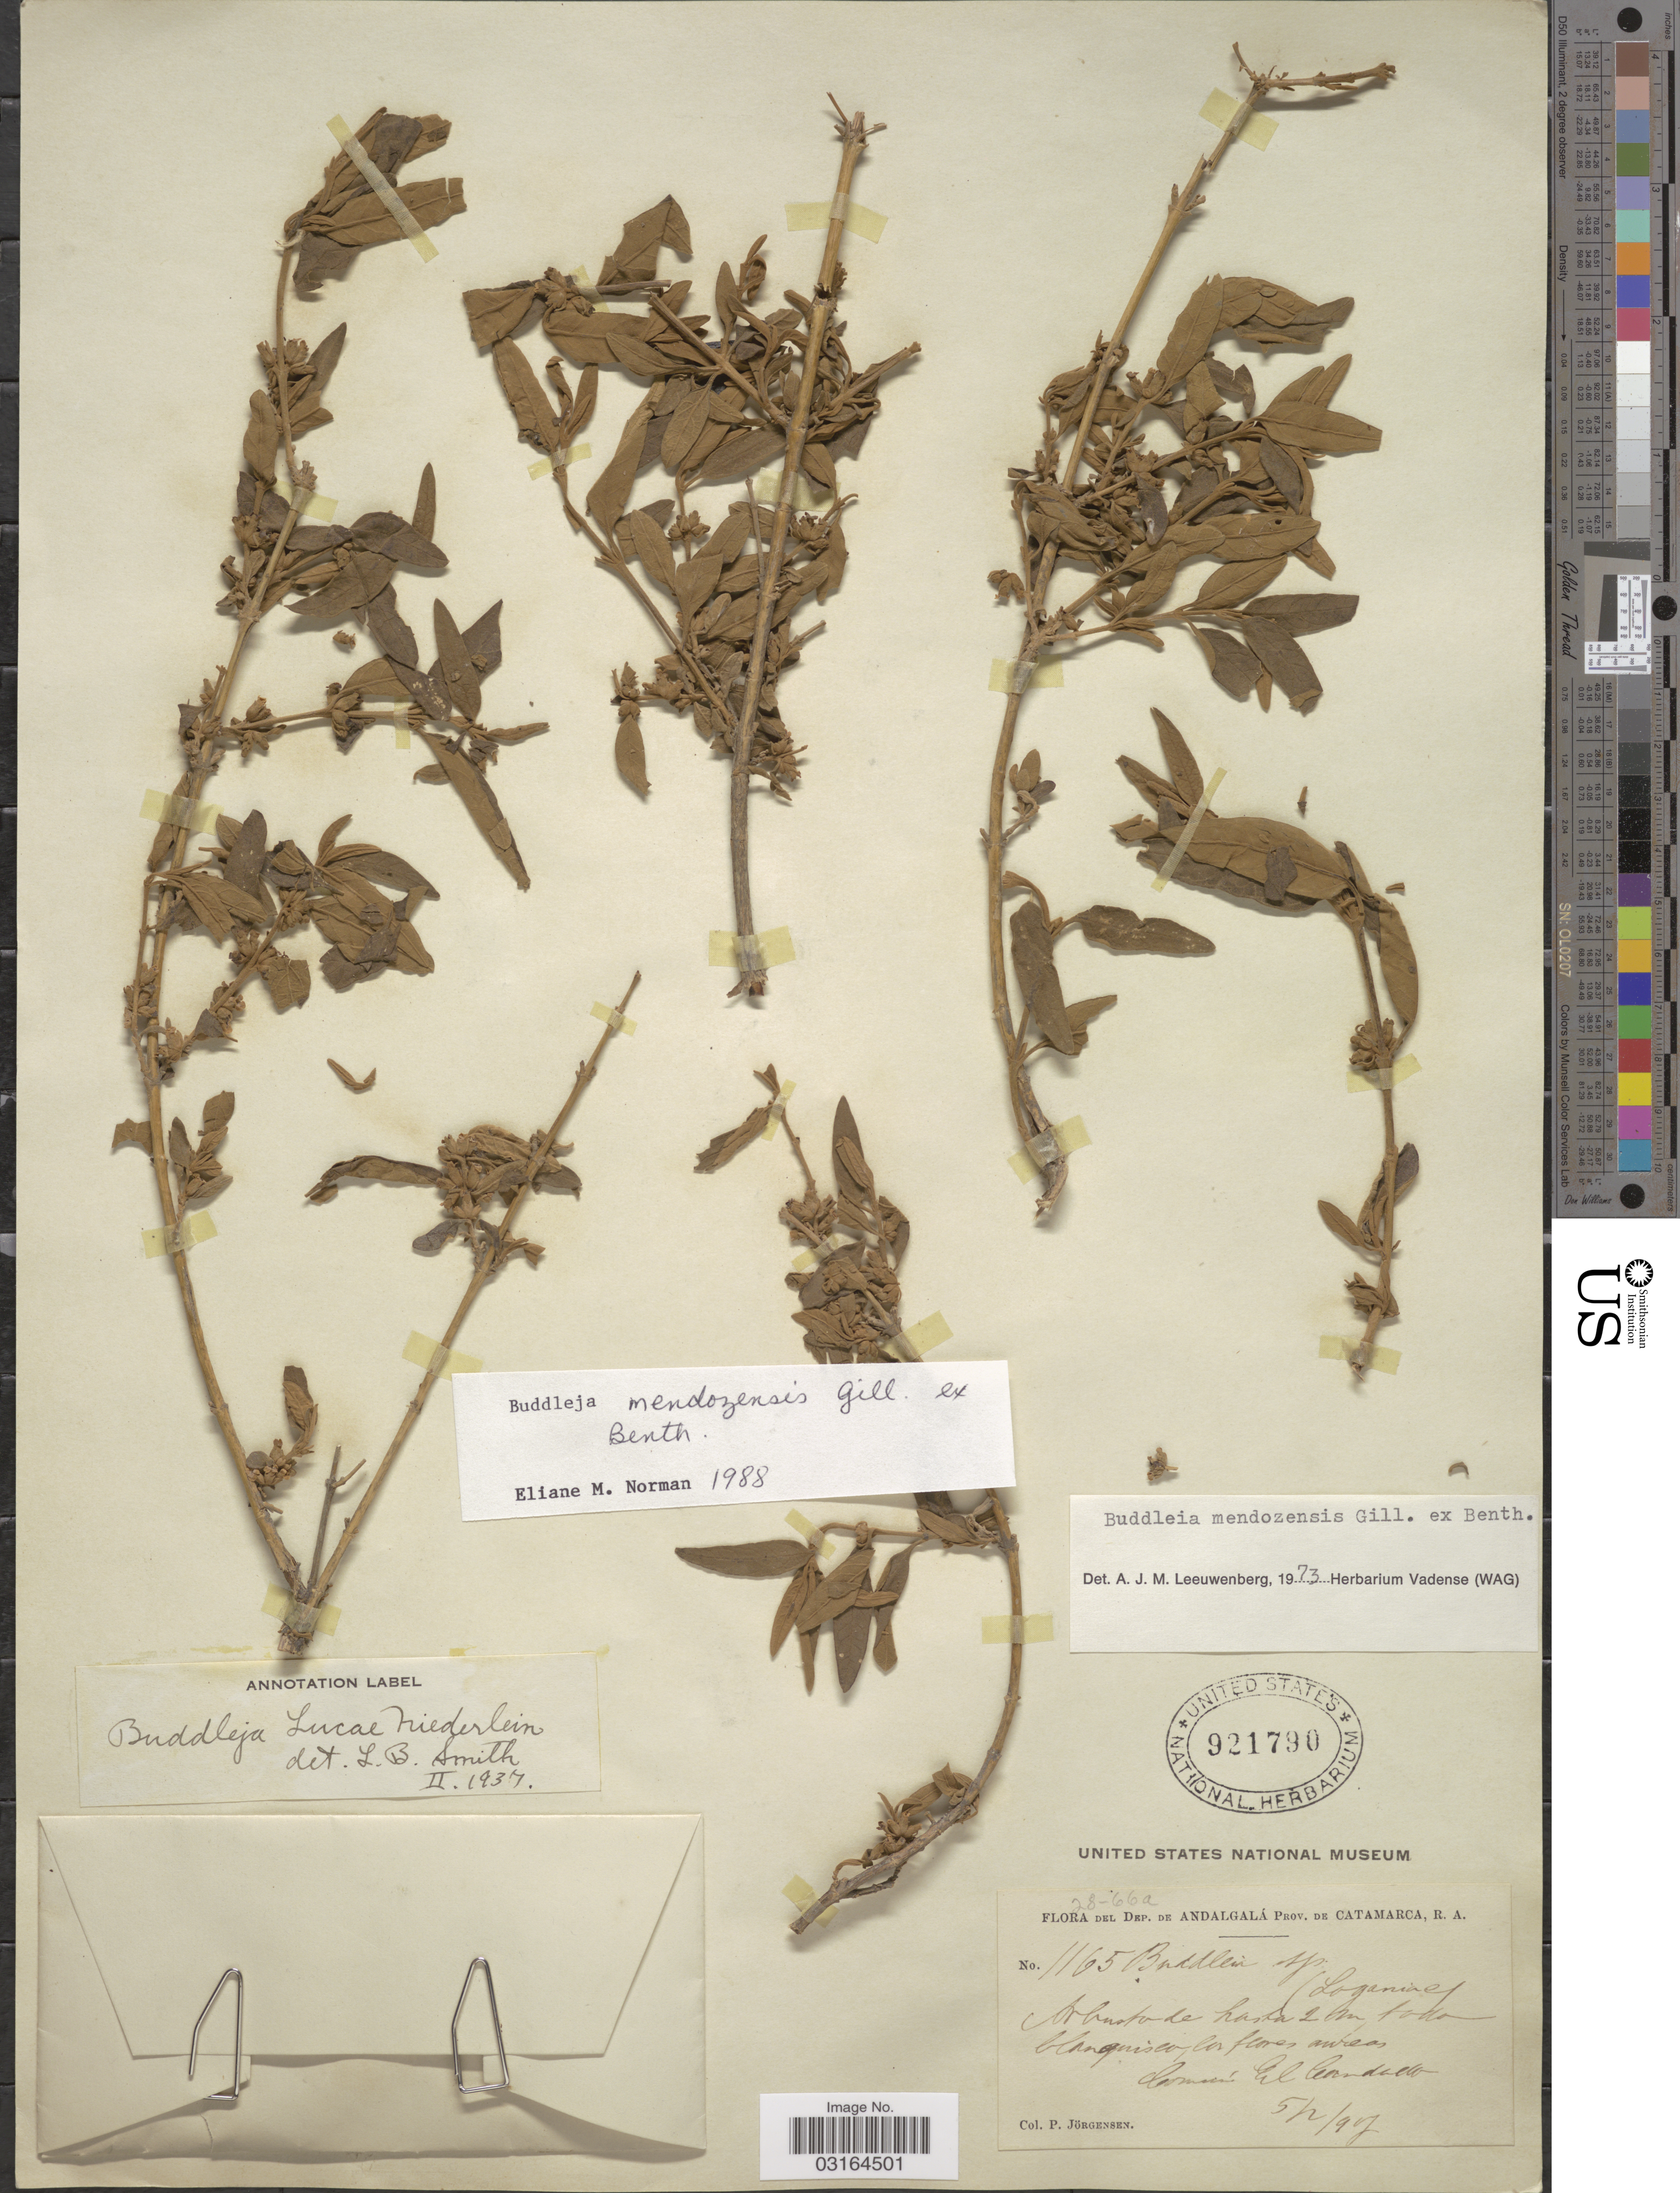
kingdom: Plantae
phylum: Tracheophyta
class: Magnoliopsida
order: Lamiales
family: Scrophulariaceae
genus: Buddleja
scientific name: Buddleja mendozensis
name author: Gillet ex Benth.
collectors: P. Jurgensen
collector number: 1165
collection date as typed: Transcribed d/m/y: 5/2/97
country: Argentina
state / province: Catamarca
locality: Dep. de Andalgalá. Prov. de Catamarca, R. A. Areas de monte El Candado.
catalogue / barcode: US 921790